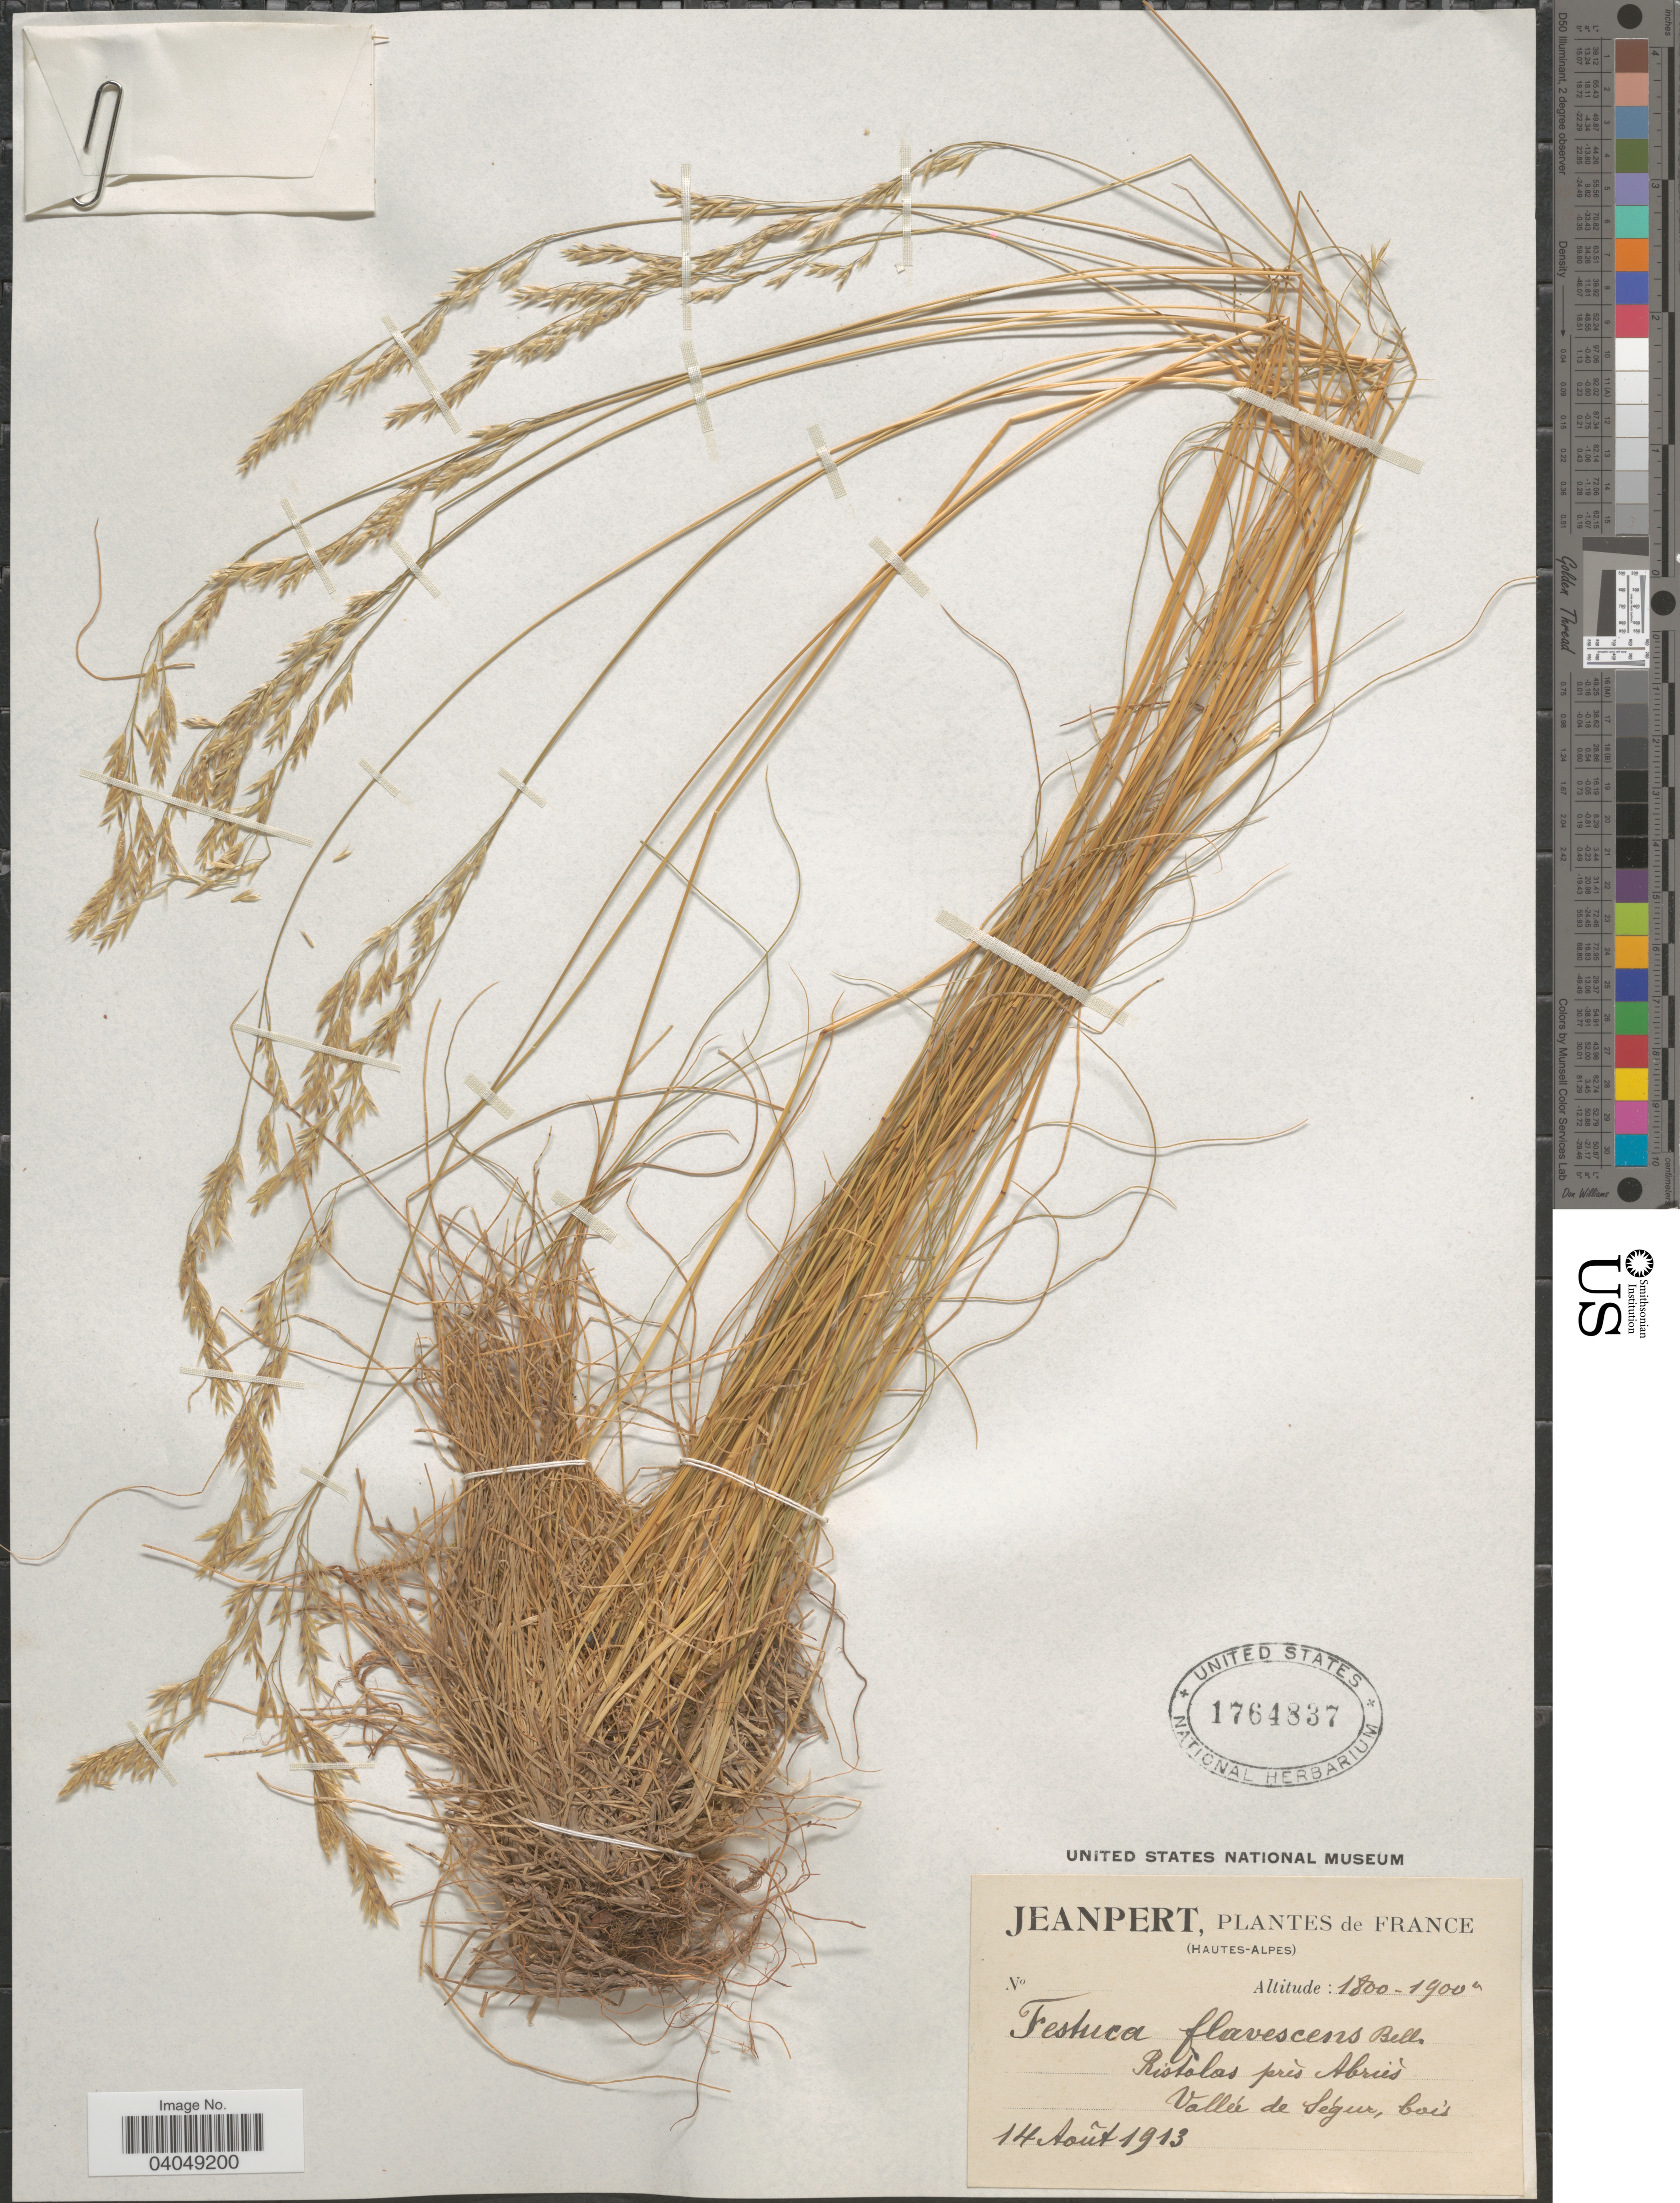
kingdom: Plantae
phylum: Tracheophyta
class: Liliopsida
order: Poales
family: Poaceae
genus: Festuca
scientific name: Festuca flavescens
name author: Bell.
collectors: Jeanpert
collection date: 1913-08-14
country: France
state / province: Provence-Alpes-Côte d'Azur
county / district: Hautes-Alpes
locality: Hautes-Alpes. Ristolas près Abriès. Vallée de Ségur, bois.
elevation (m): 1800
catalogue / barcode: US 1764837